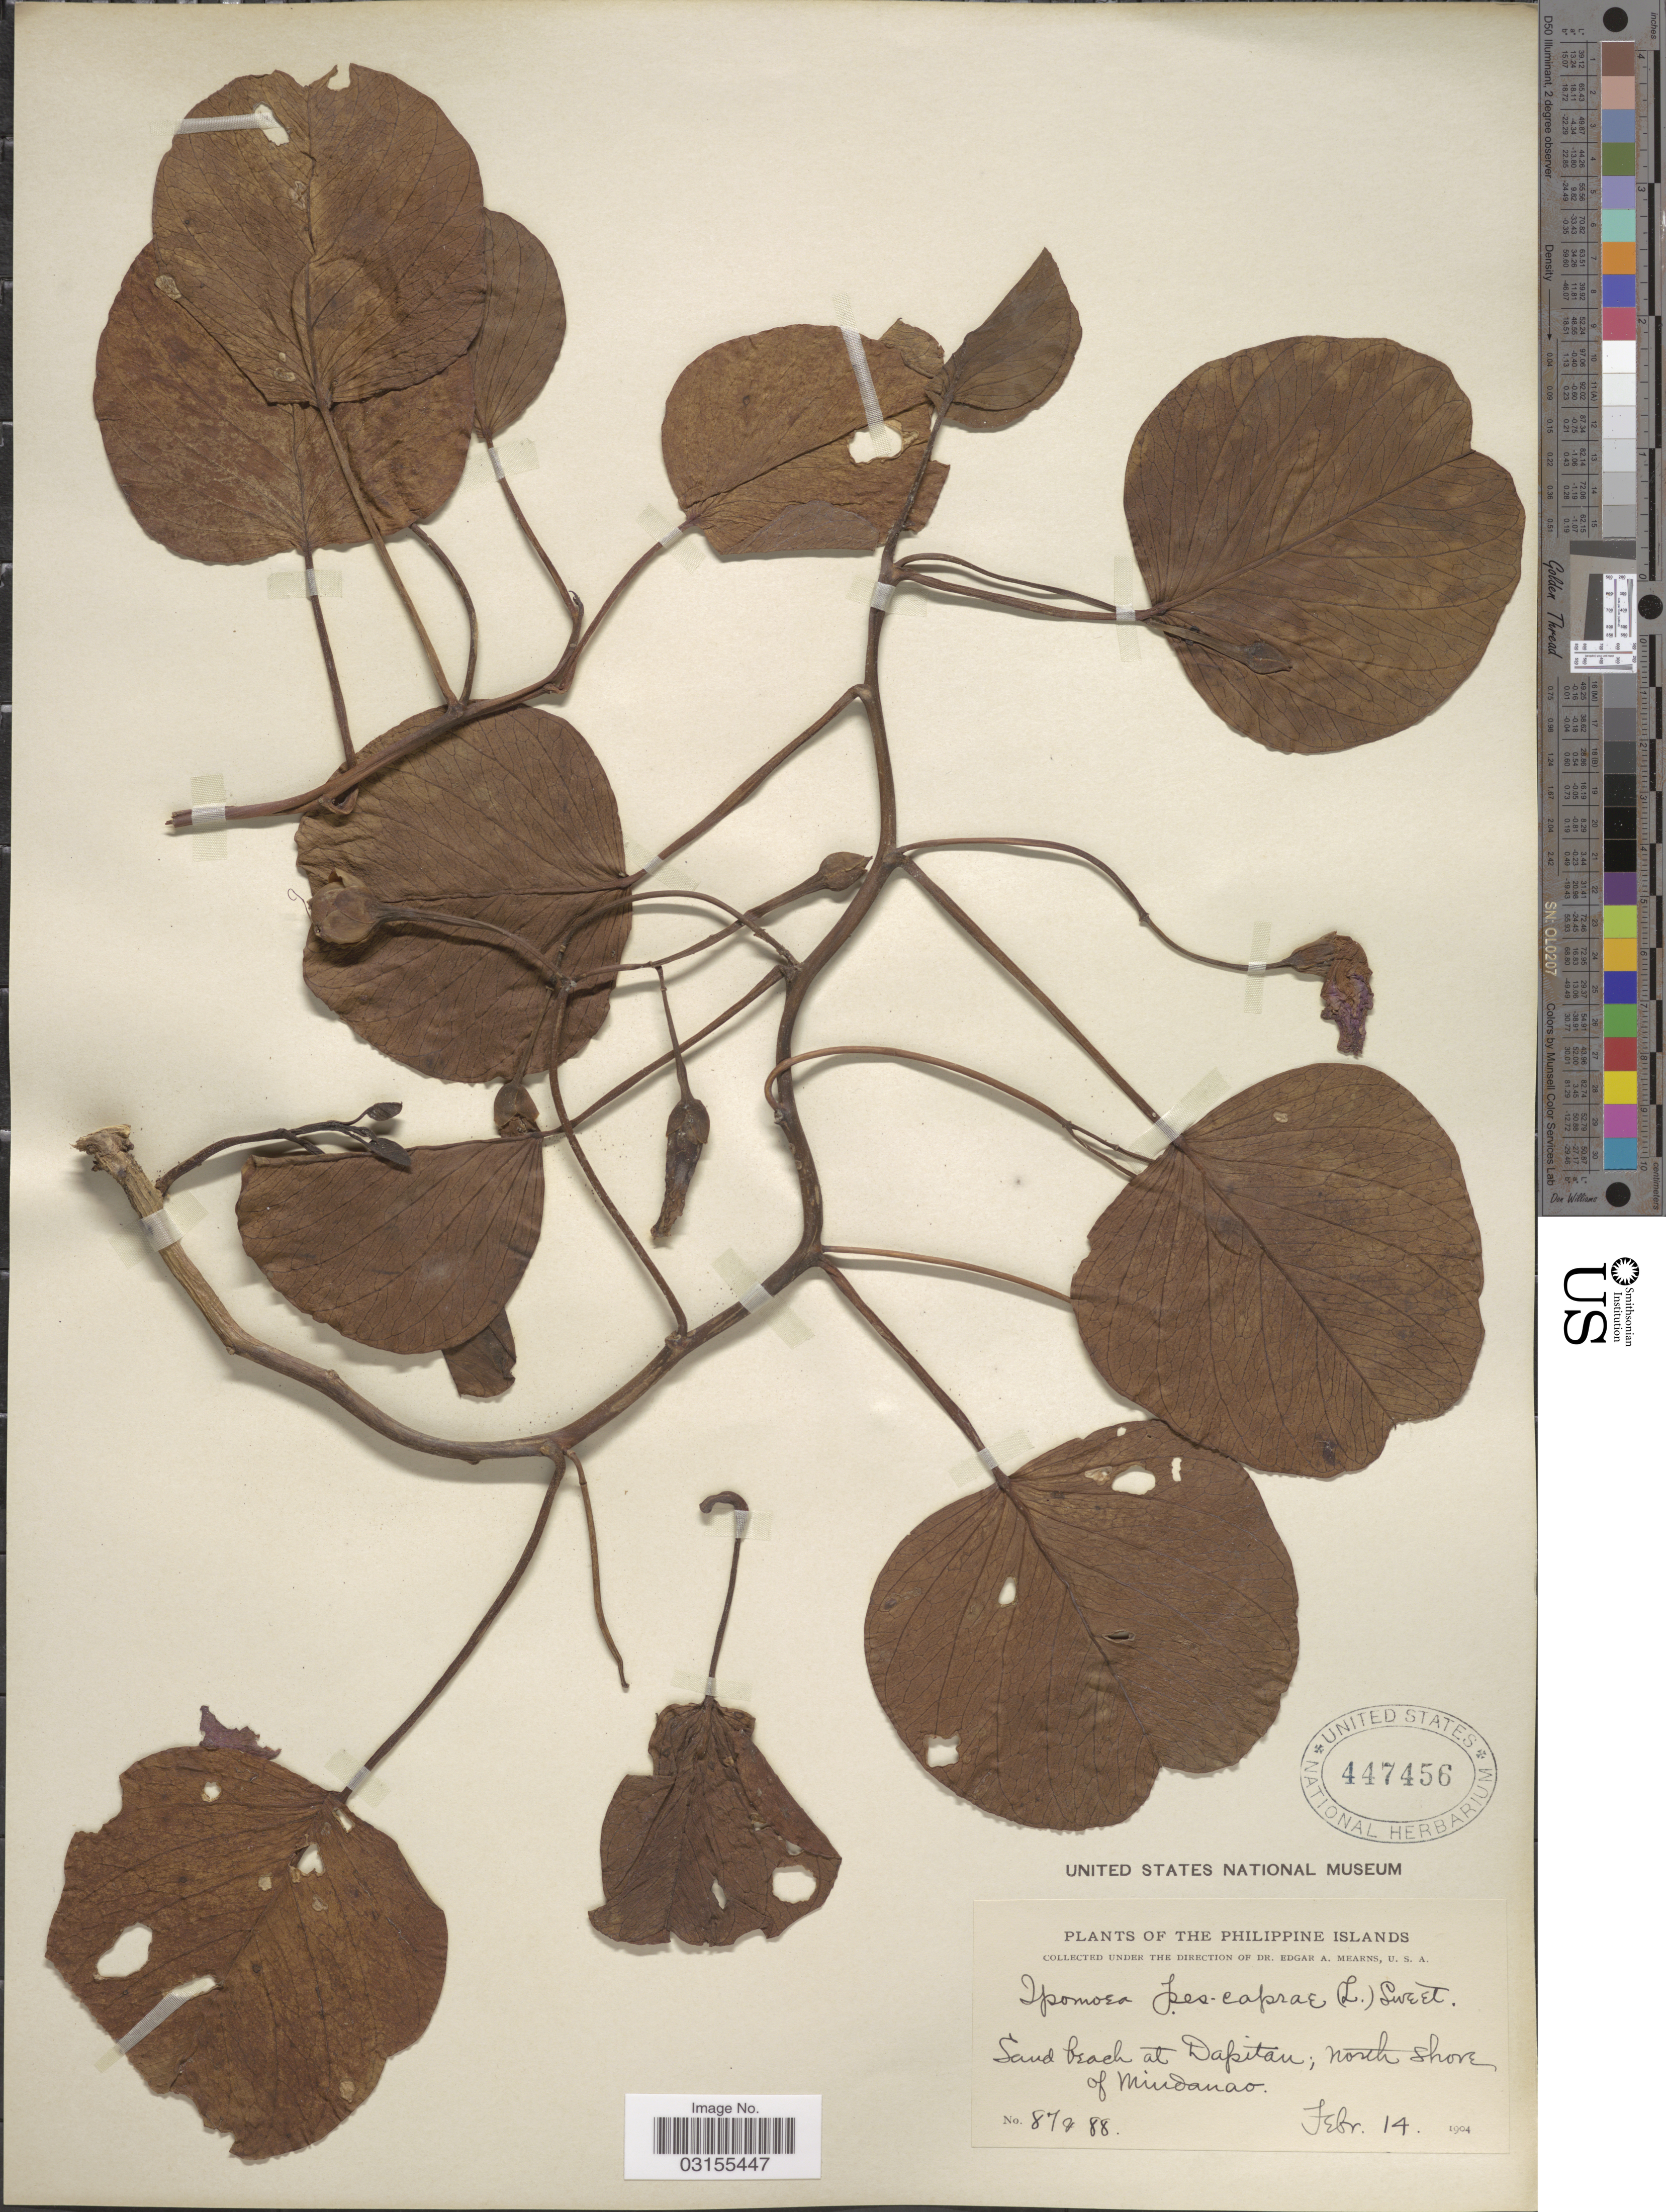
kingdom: Plantae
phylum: Tracheophyta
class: Magnoliopsida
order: Solanales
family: Convolvulaceae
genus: Ipomoea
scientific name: Ipomoea pes-caprae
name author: (L.) R. Br.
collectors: E. A. Mearns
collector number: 87&88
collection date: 1904-02-14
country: Philippines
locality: The Philippine Island. Sand beach at Dapitan; north shore of Mindanao.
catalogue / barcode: US 447456